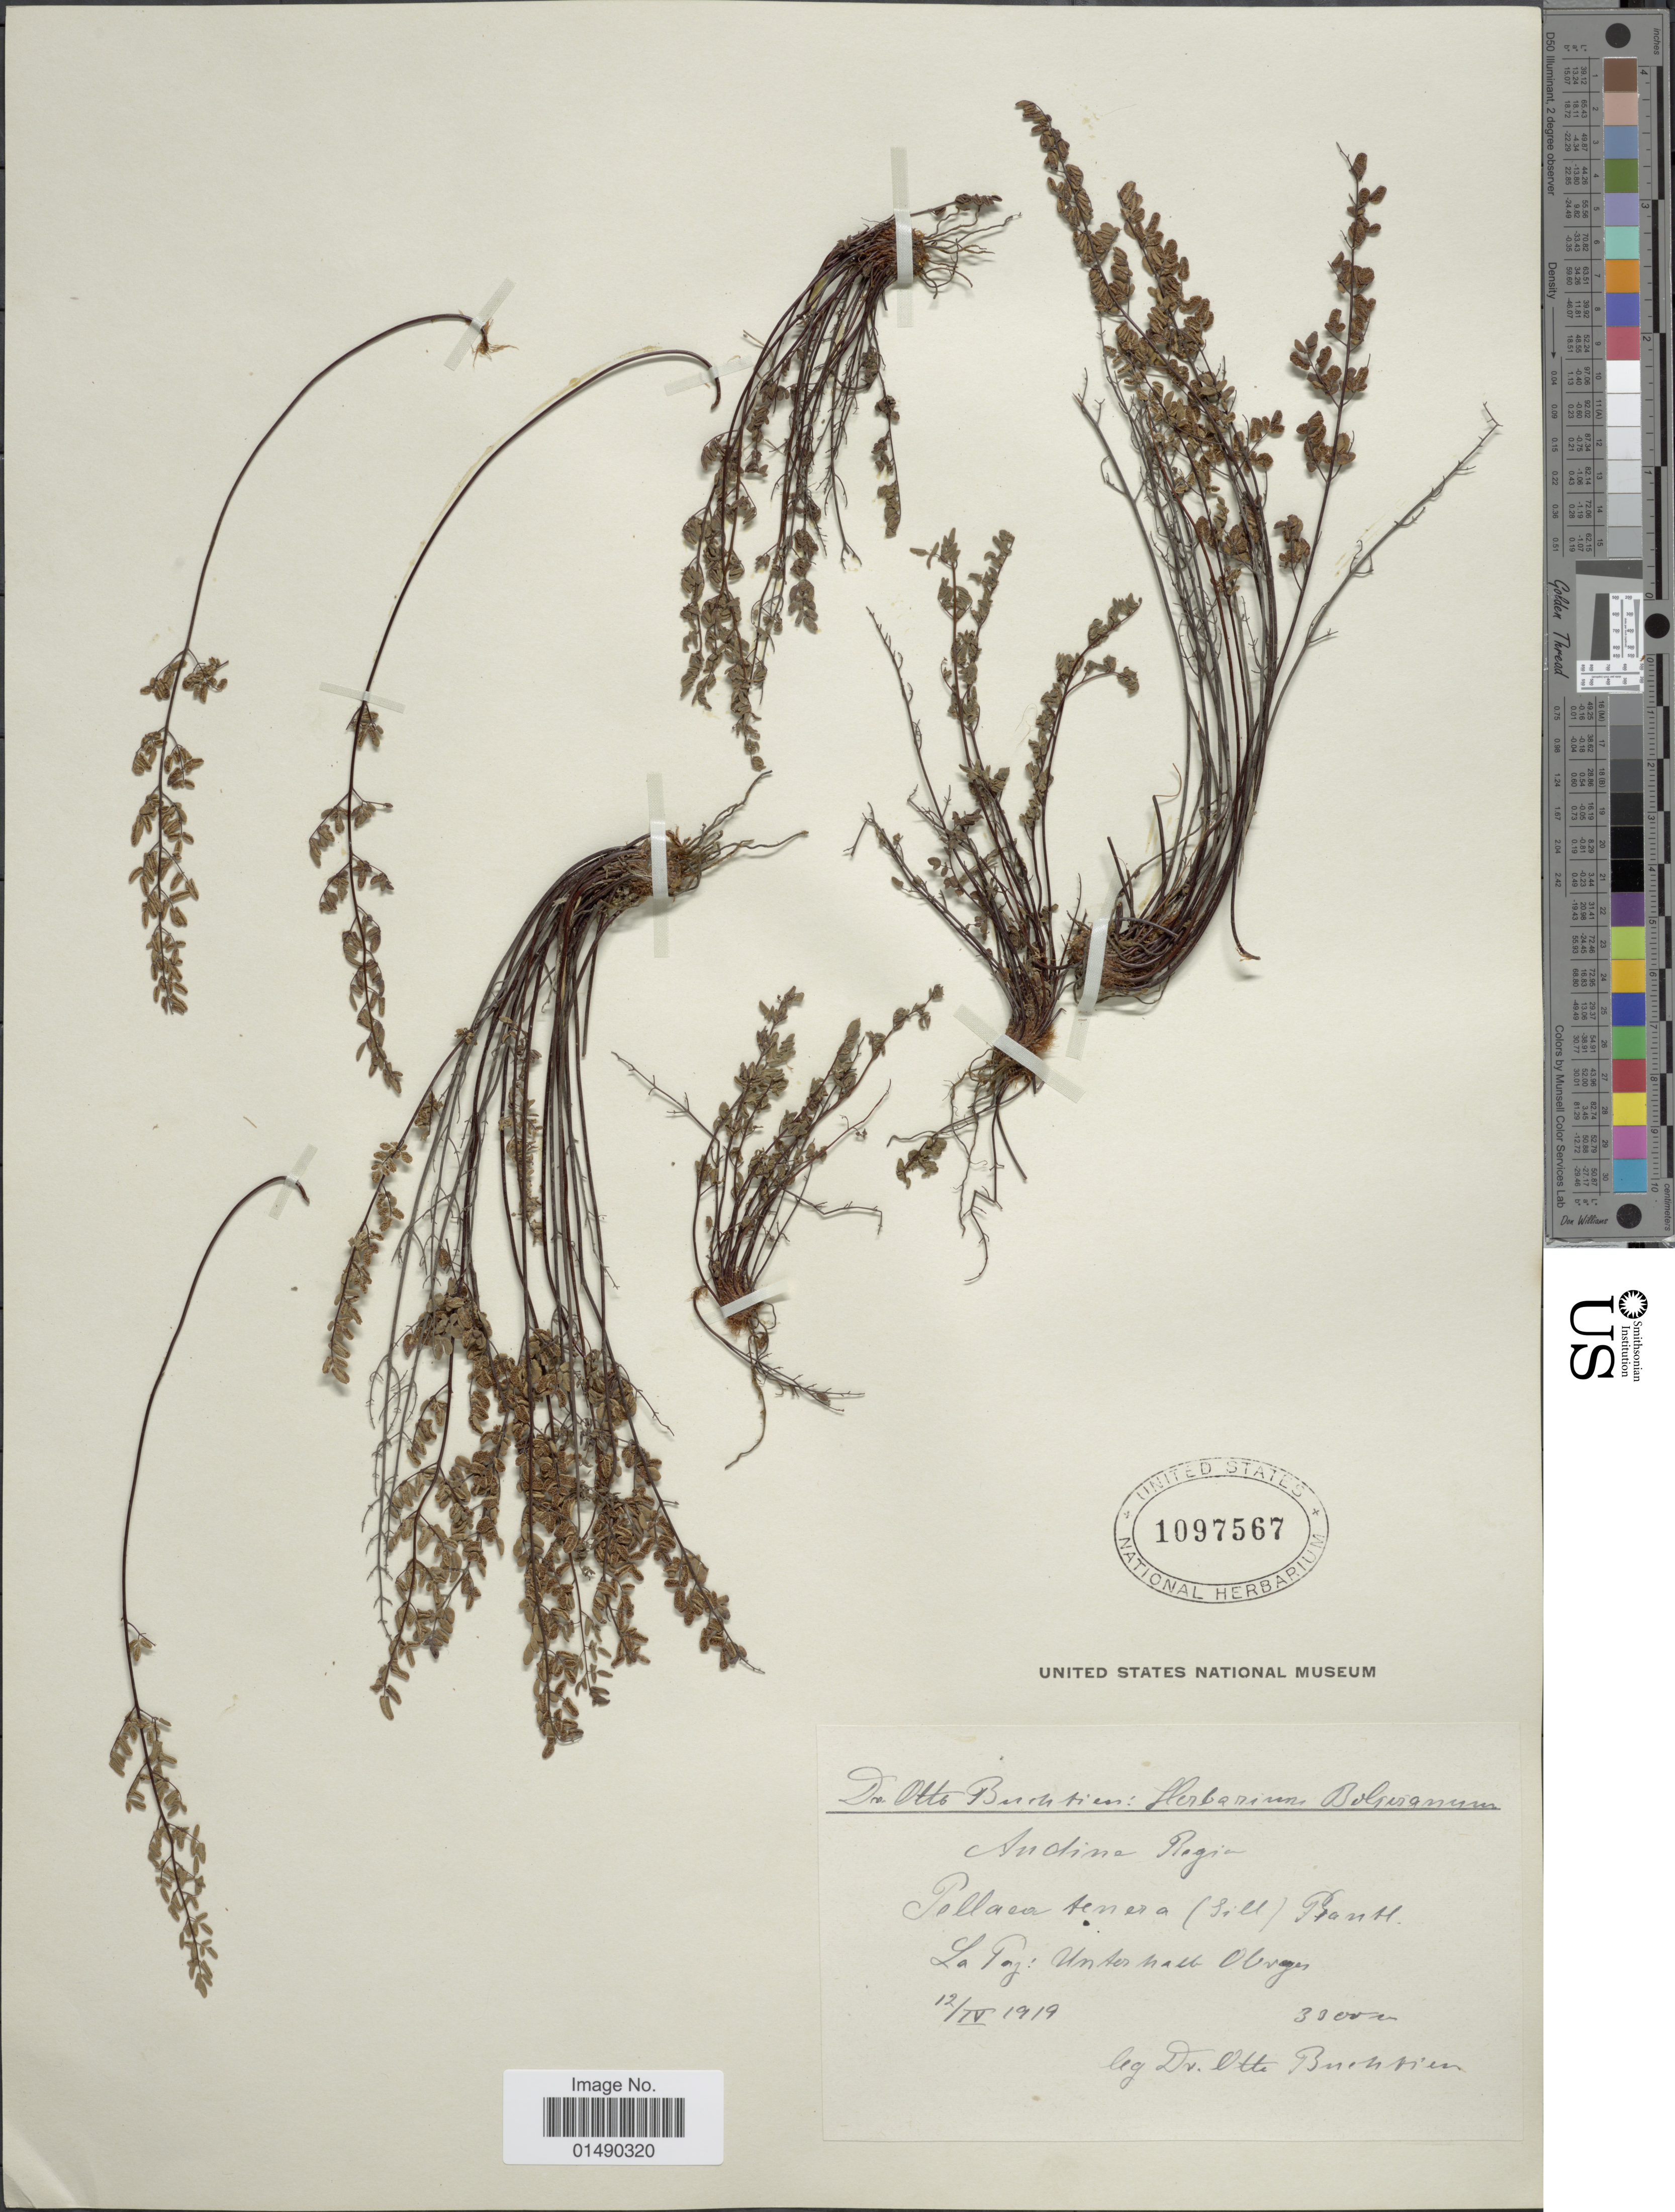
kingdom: Plantae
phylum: Tracheophyta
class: Polypodiopsida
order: Polypodiales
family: Pteridaceae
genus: Argyrochosma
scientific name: Argyrochosma nivea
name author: (Poir.) Windham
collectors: O. Buchtien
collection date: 1919-04-12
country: Bolivia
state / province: La Paz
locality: Obrajes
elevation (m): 3300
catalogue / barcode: US 1097567